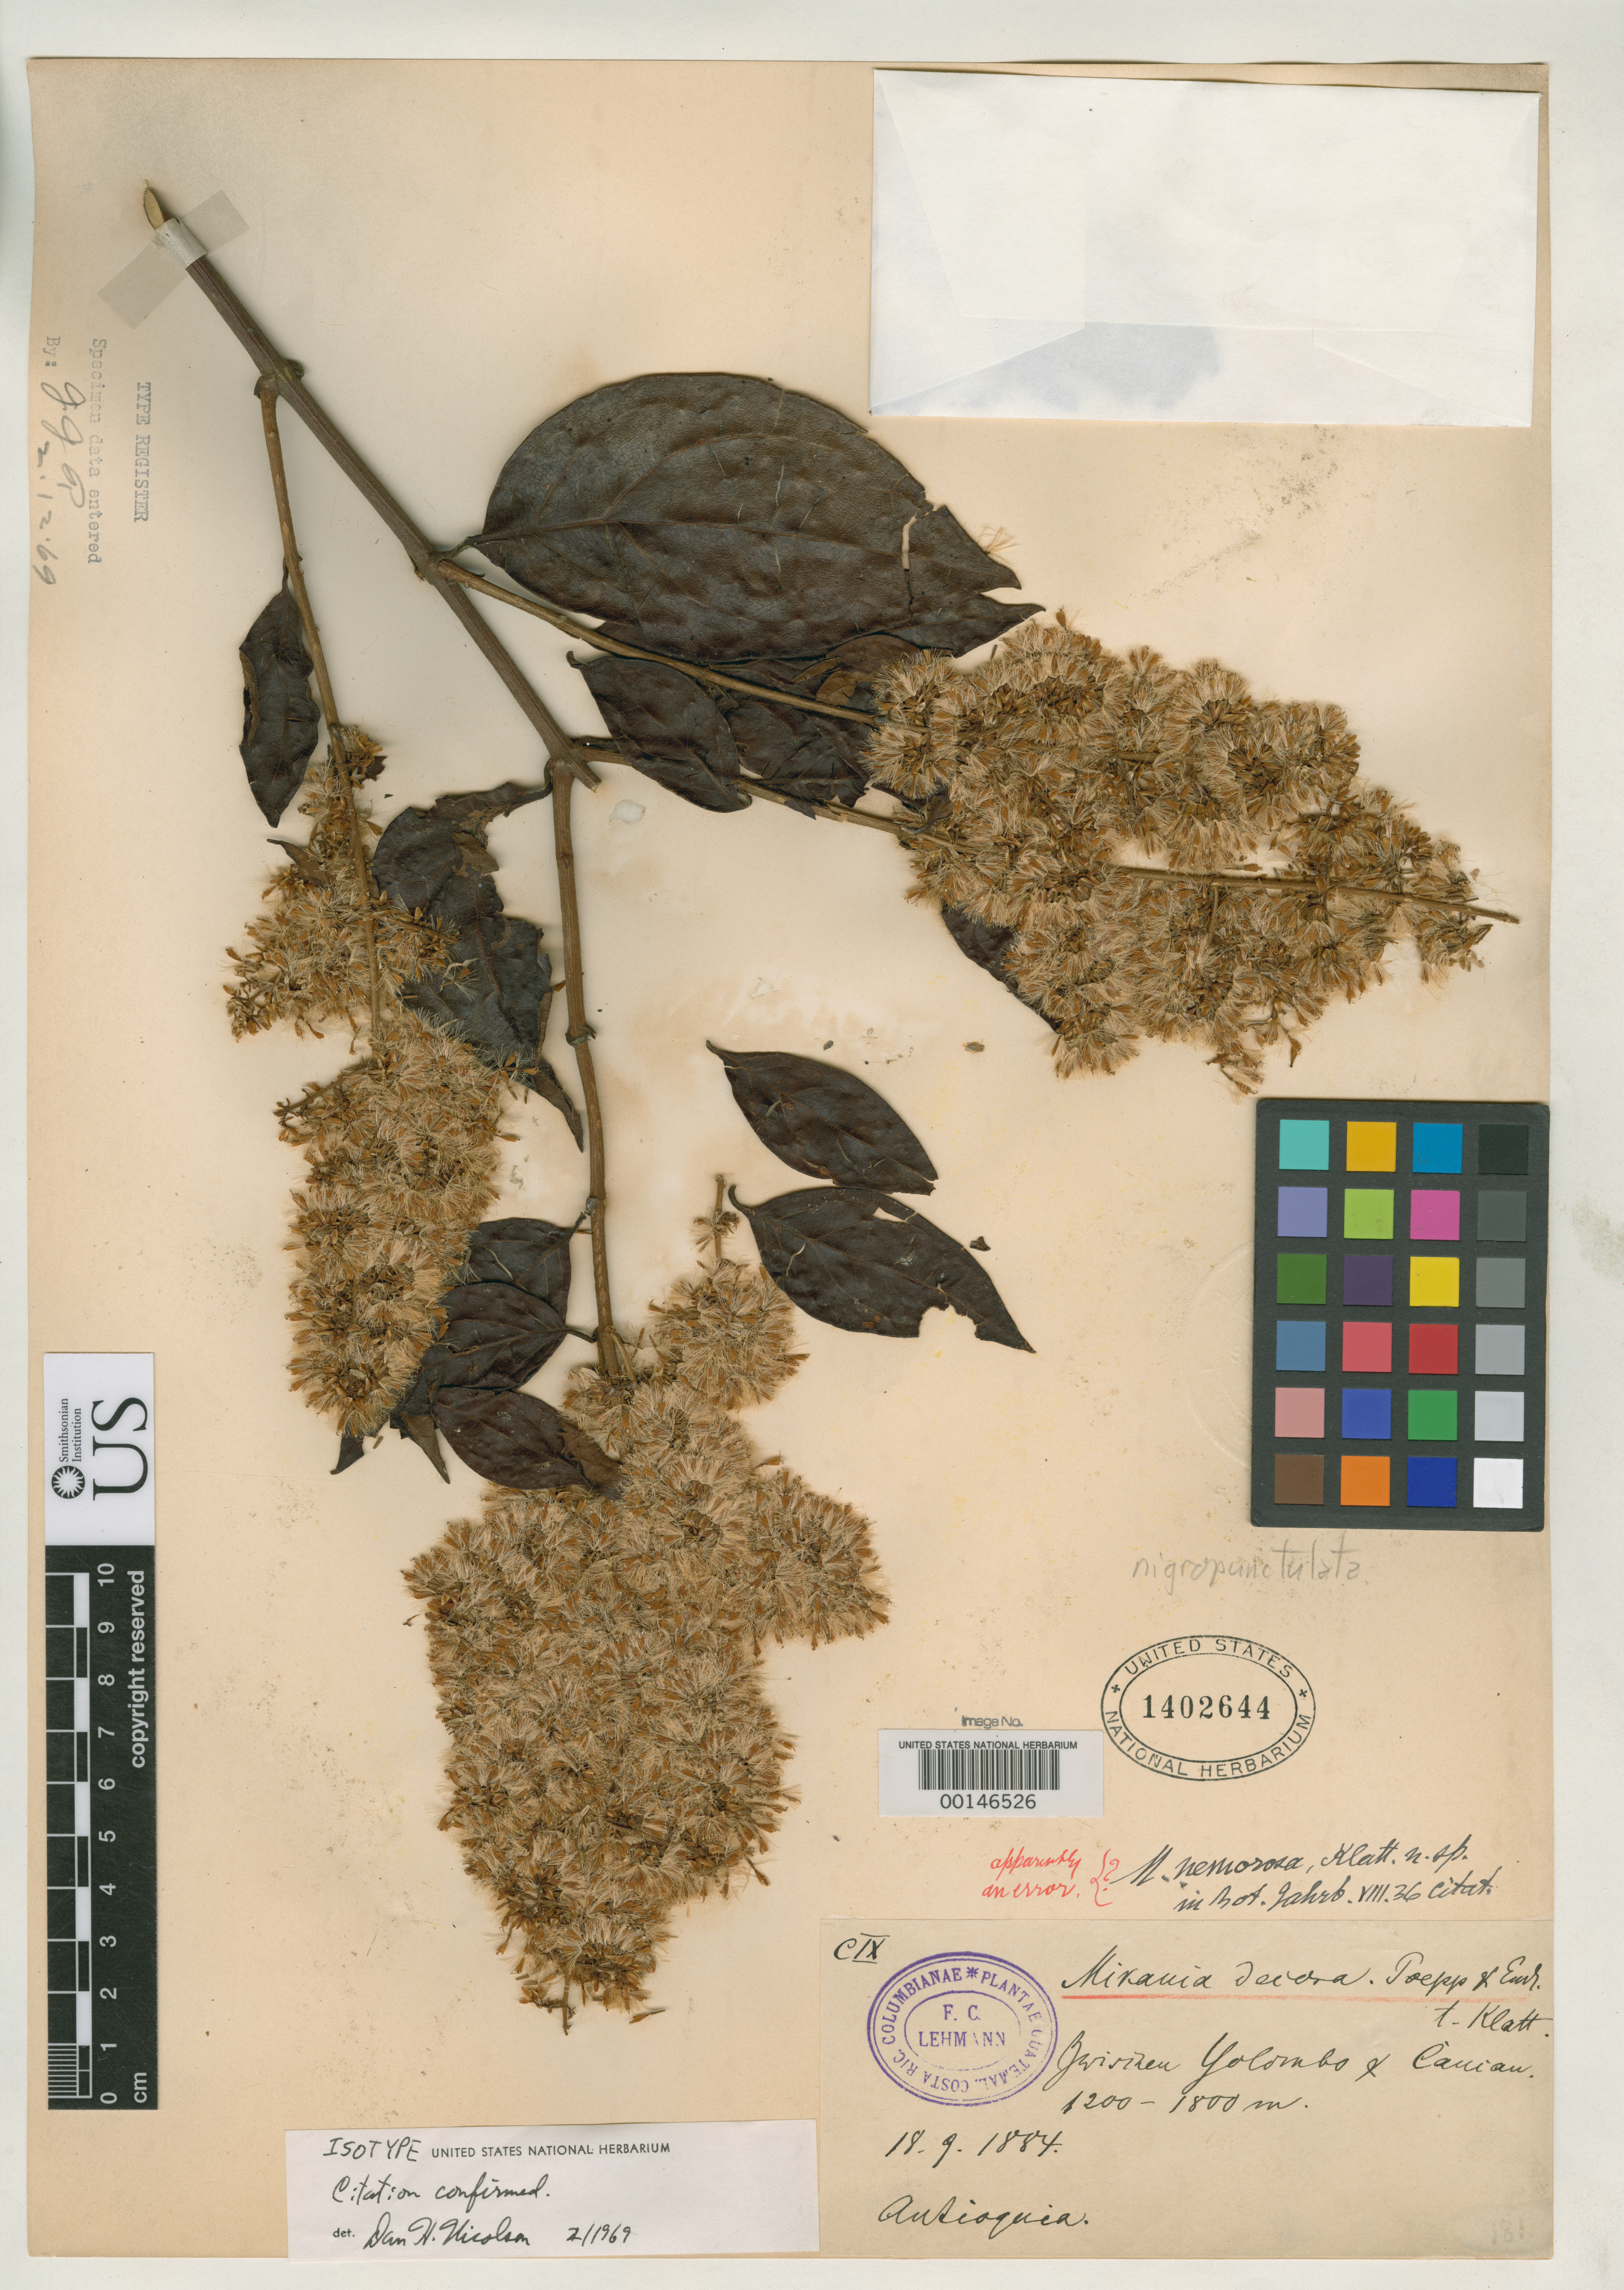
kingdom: Plantae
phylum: Tracheophyta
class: Magnoliopsida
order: Asterales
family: Asteraceae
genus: Mikania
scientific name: Mikania nemorosa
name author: Klatt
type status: Isotype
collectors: F. C. Lehmann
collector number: CIX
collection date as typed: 18 Sep 1884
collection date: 1884-09-18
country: Colombia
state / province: Antioquia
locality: Between Yolombó and Cauca.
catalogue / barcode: US 1402644